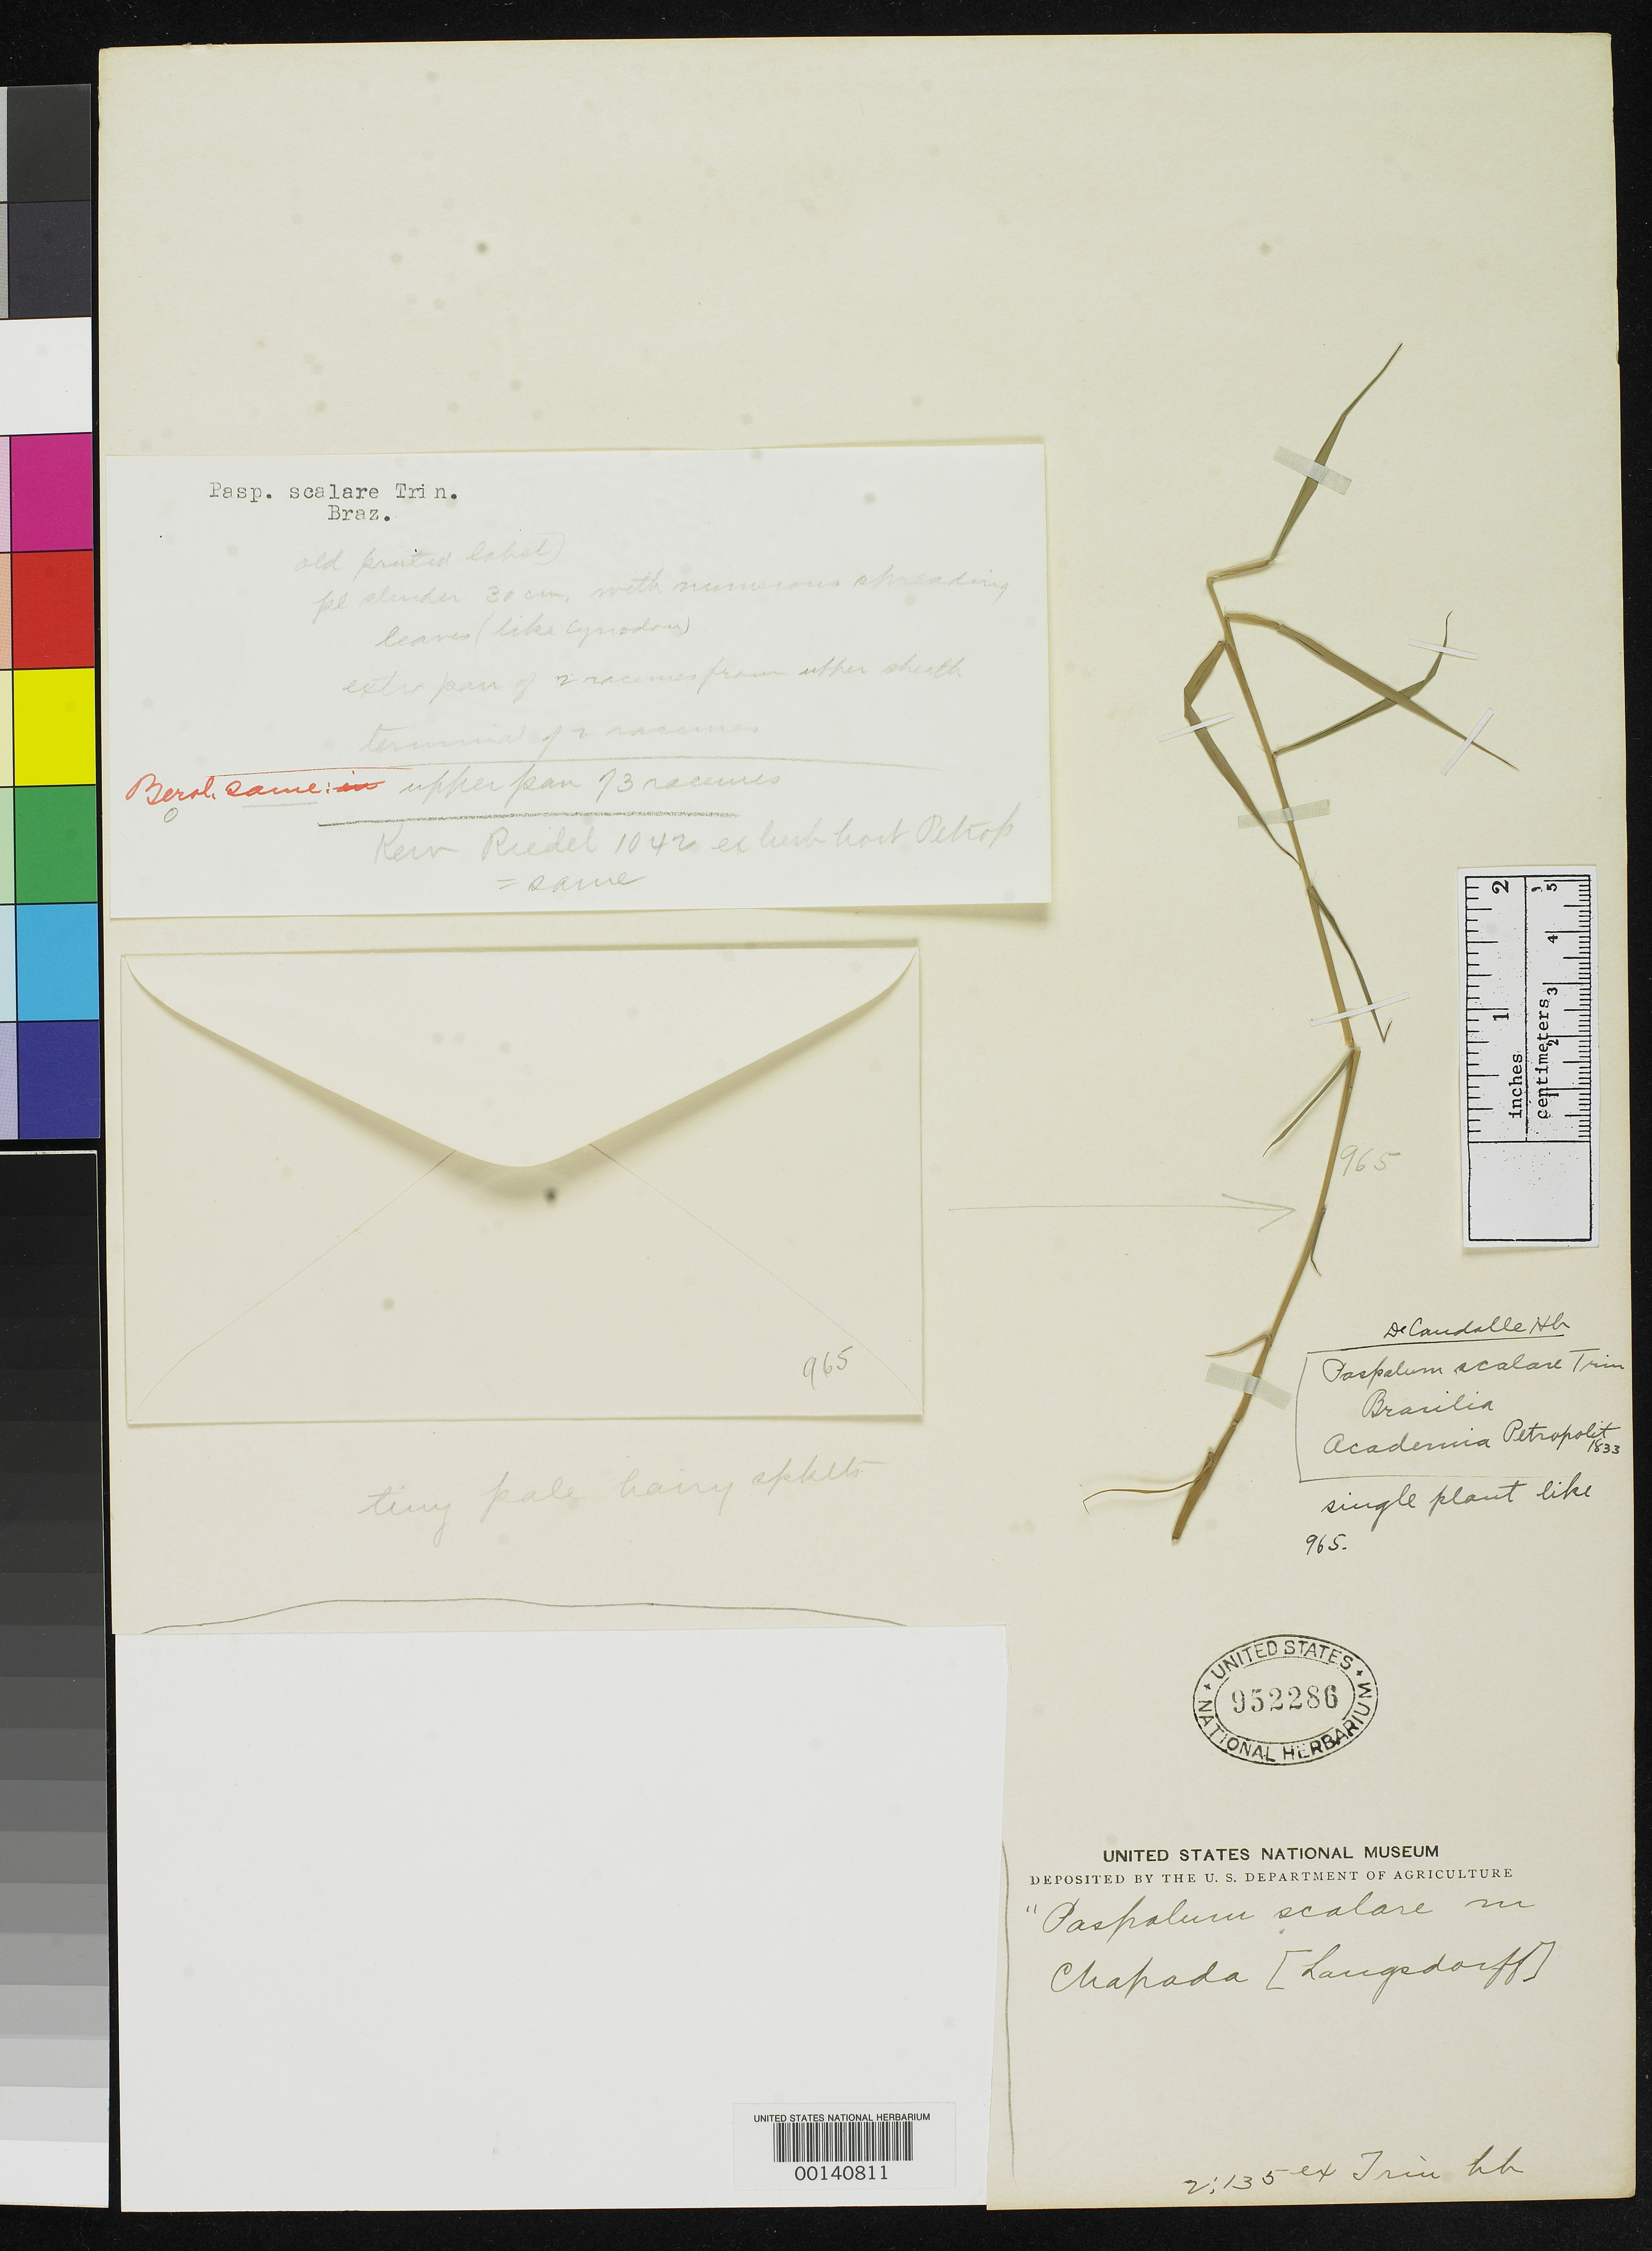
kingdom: Plantae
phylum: Tracheophyta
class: Liliopsida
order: Poales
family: Poaceae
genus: Paspalum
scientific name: Paspalum scalare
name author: Trin.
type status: Type Fragment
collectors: G. H. von Langsdorff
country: Brazil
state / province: Minas Gerais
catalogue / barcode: US 952286